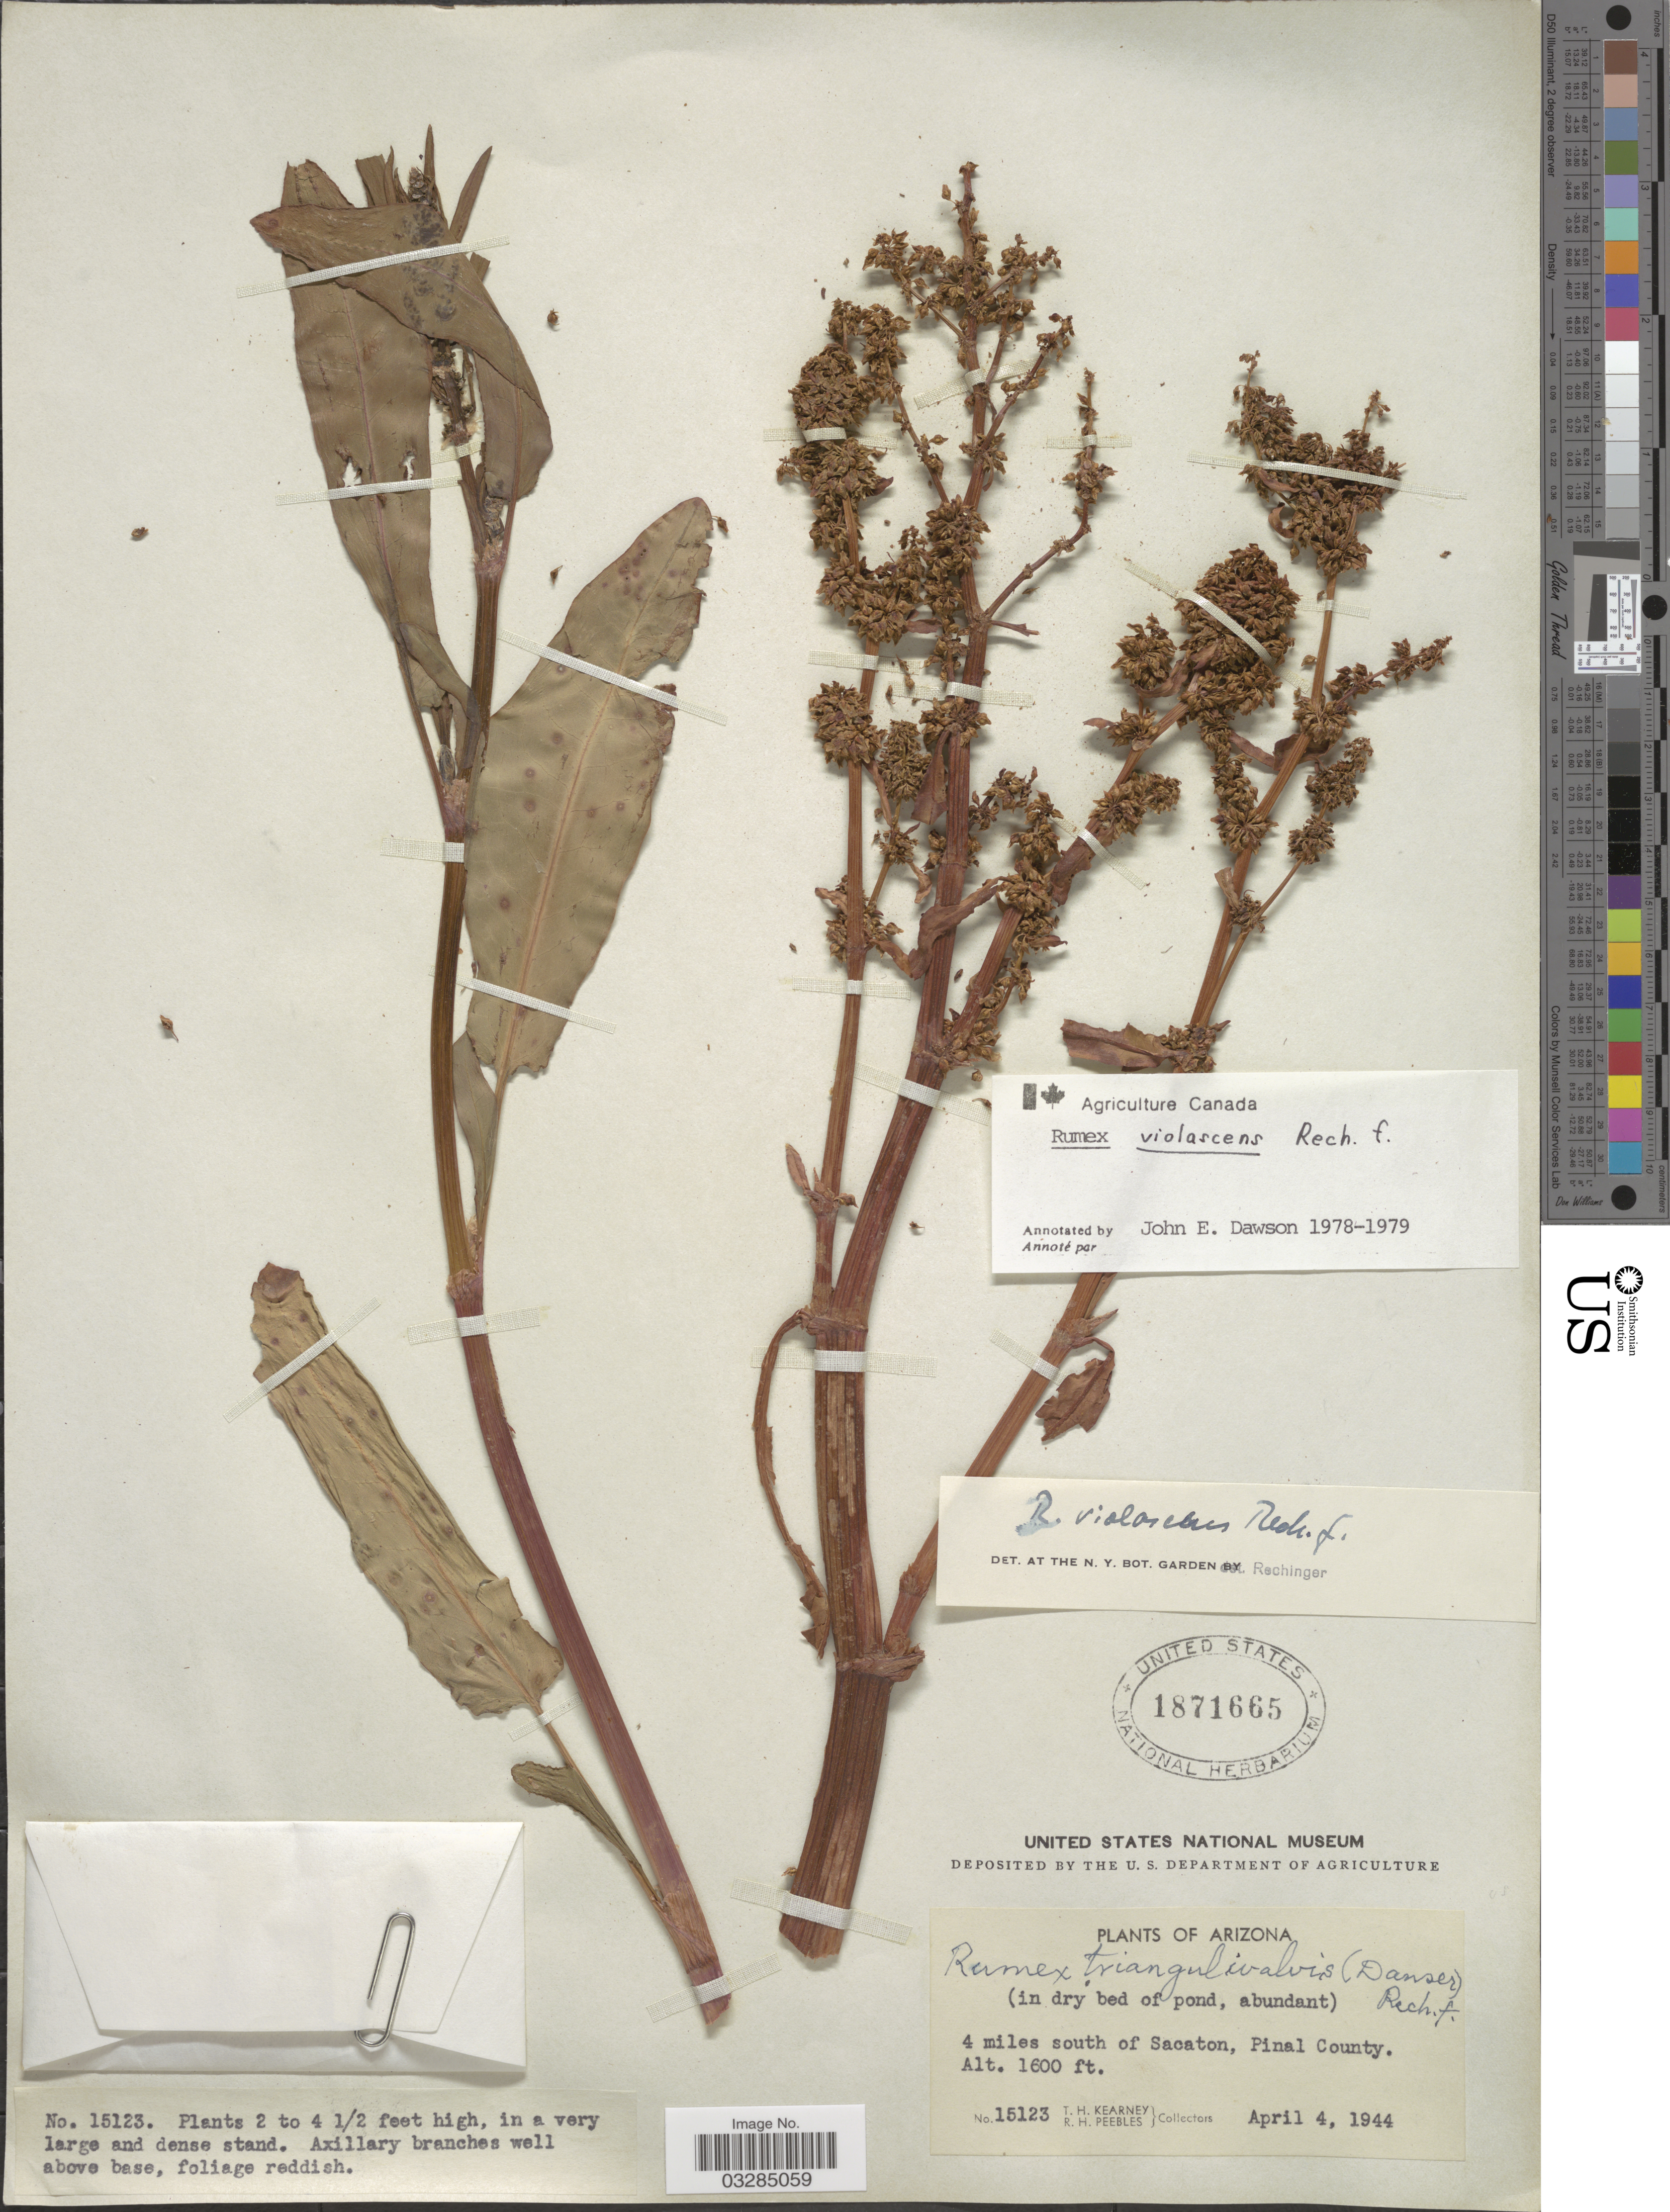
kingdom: Plantae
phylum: Tracheophyta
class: Magnoliopsida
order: Caryophyllales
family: Polygonaceae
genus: Rumex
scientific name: Rumex violascens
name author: Rech. f.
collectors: T. H. Kearney & R. H. Peebles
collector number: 15123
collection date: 1944-04-04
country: United States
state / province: Arizona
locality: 4 miles south of Sacaton, Pinal County.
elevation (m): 488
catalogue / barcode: US 1871665